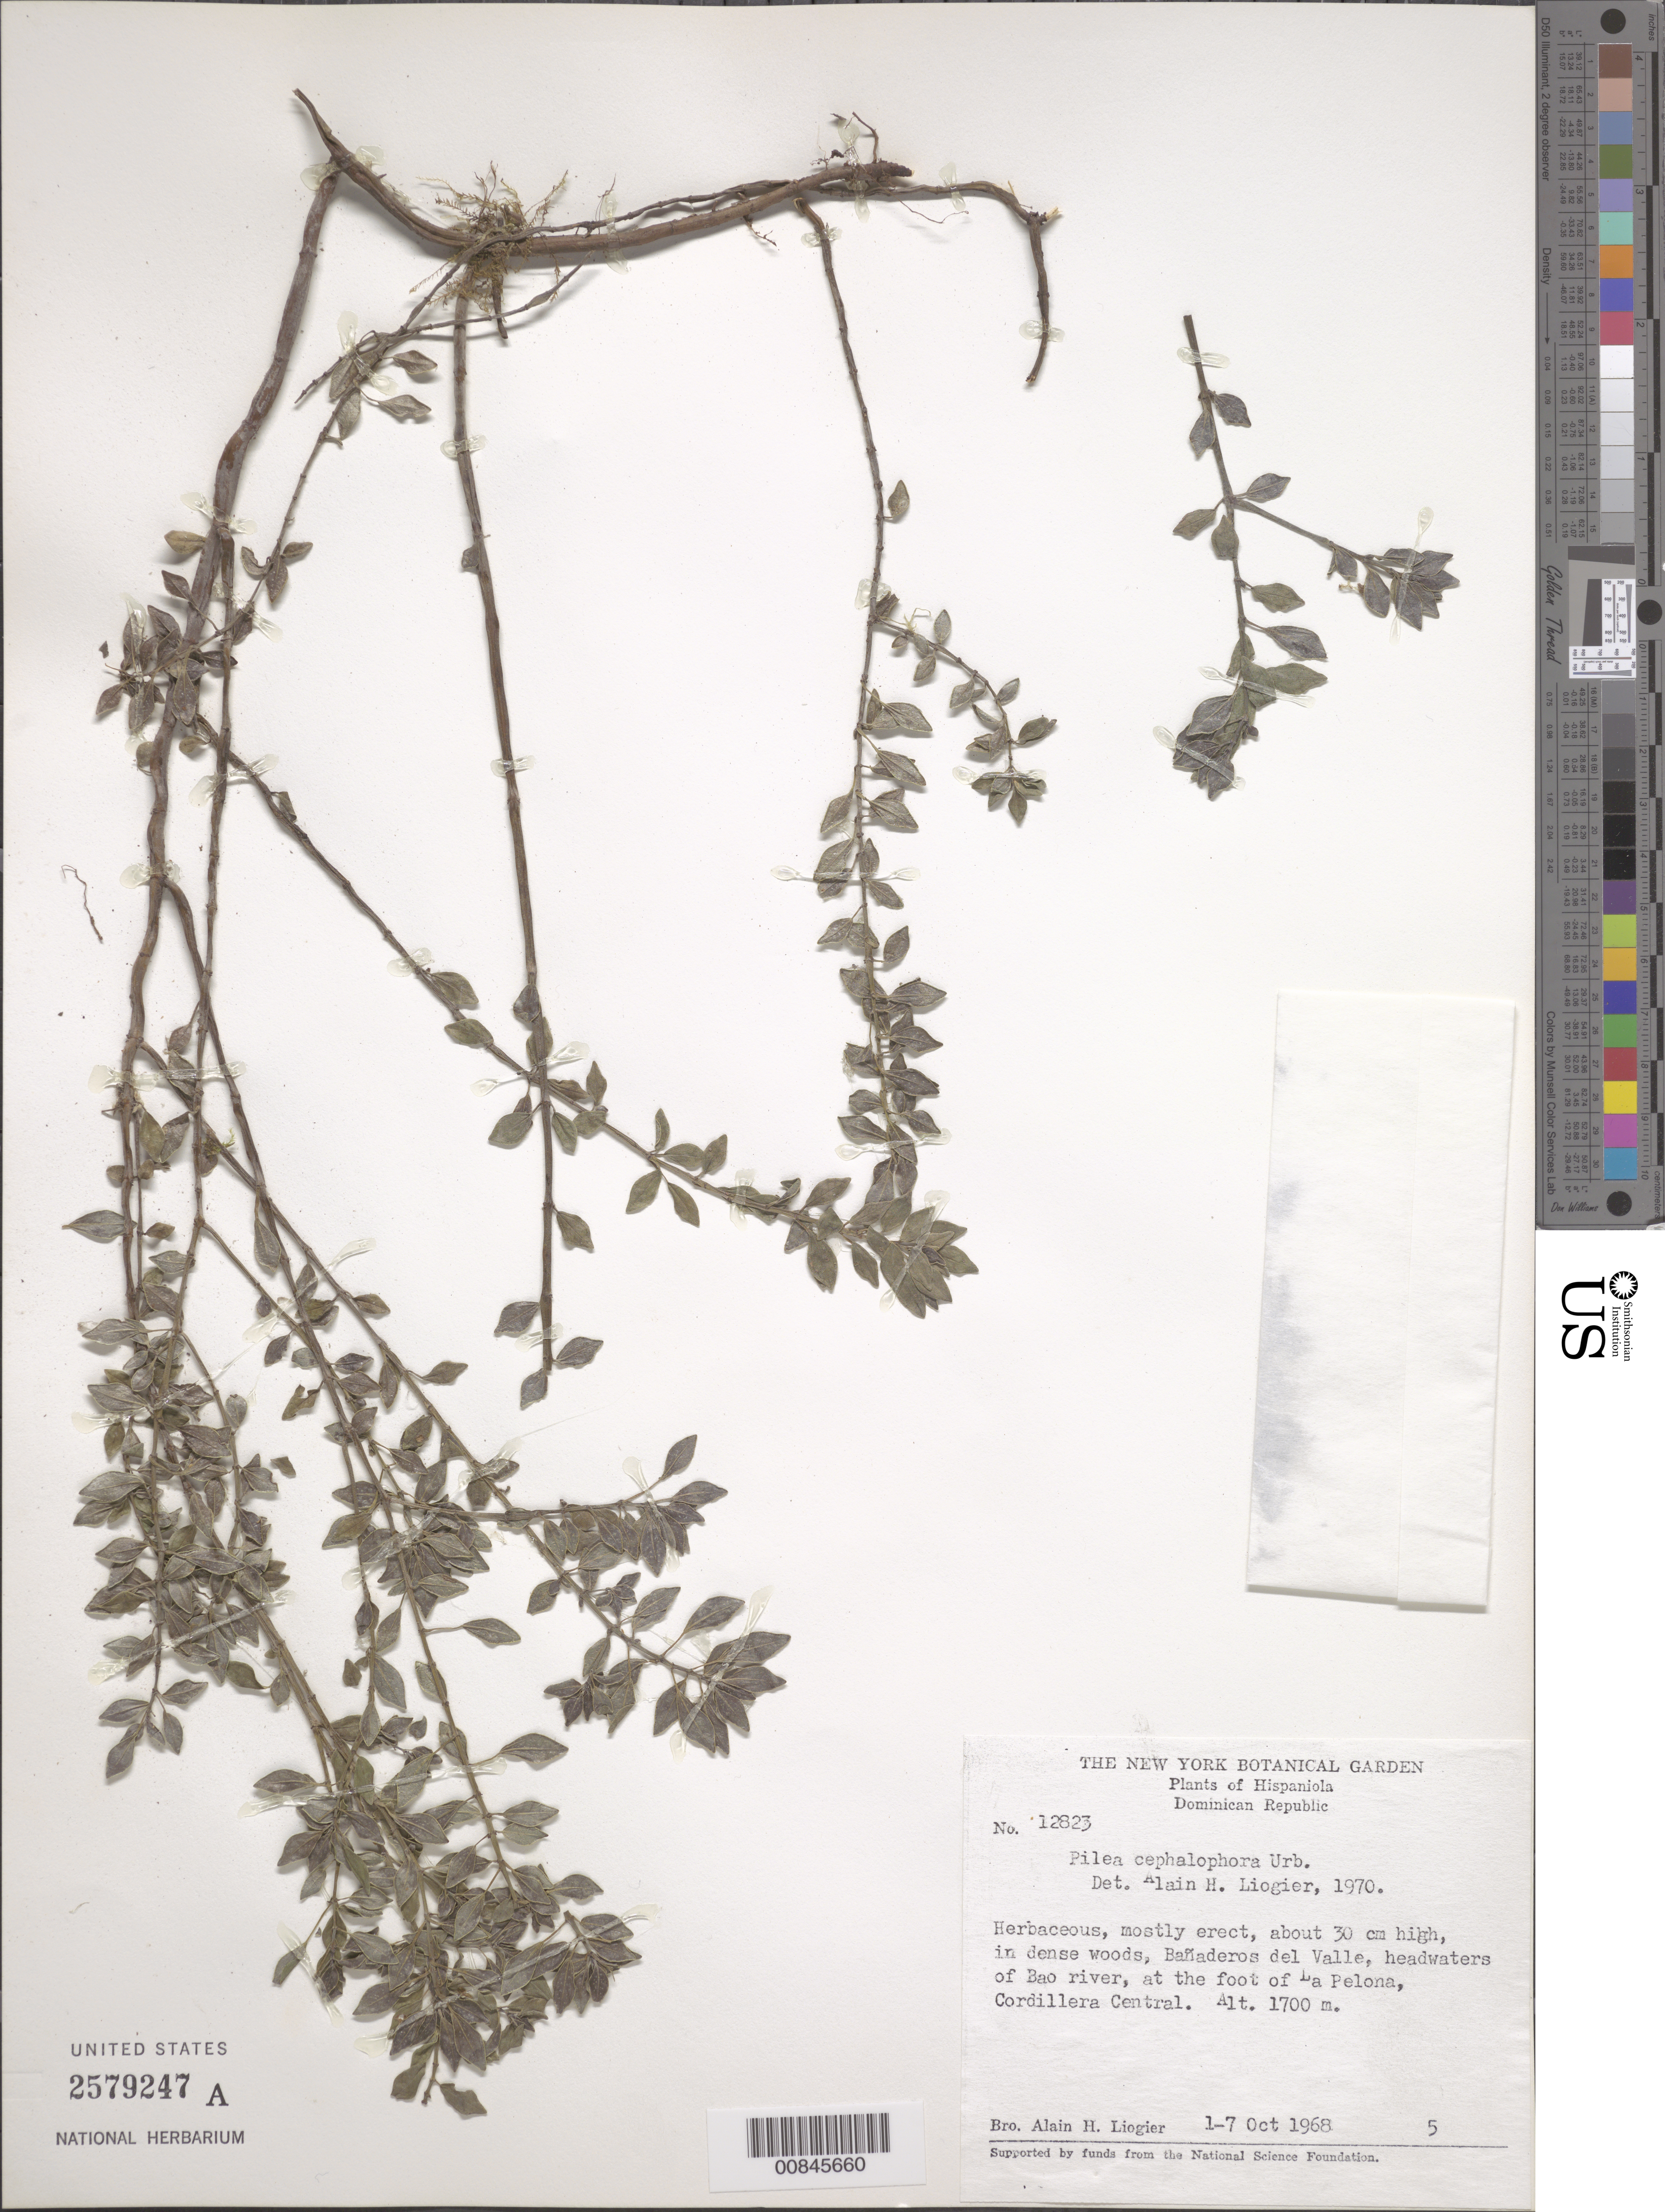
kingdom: Plantae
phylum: Tracheophyta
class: Magnoliopsida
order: Rosales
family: Urticaceae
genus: Pilea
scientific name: Pilea cephalophora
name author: Urb.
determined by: Liogier, Alain H.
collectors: A. H. Liogier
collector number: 12823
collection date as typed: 01 Oct 1968 to 07 Oct 1968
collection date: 1968-10-01/1968-10-07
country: Dominican Republic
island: Hispaniola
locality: Bañaderos del Valle, headwaters of Bao River, at the foot of La Pelona, Cordillera Central.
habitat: In dense woods.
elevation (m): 1700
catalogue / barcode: US 2579247A